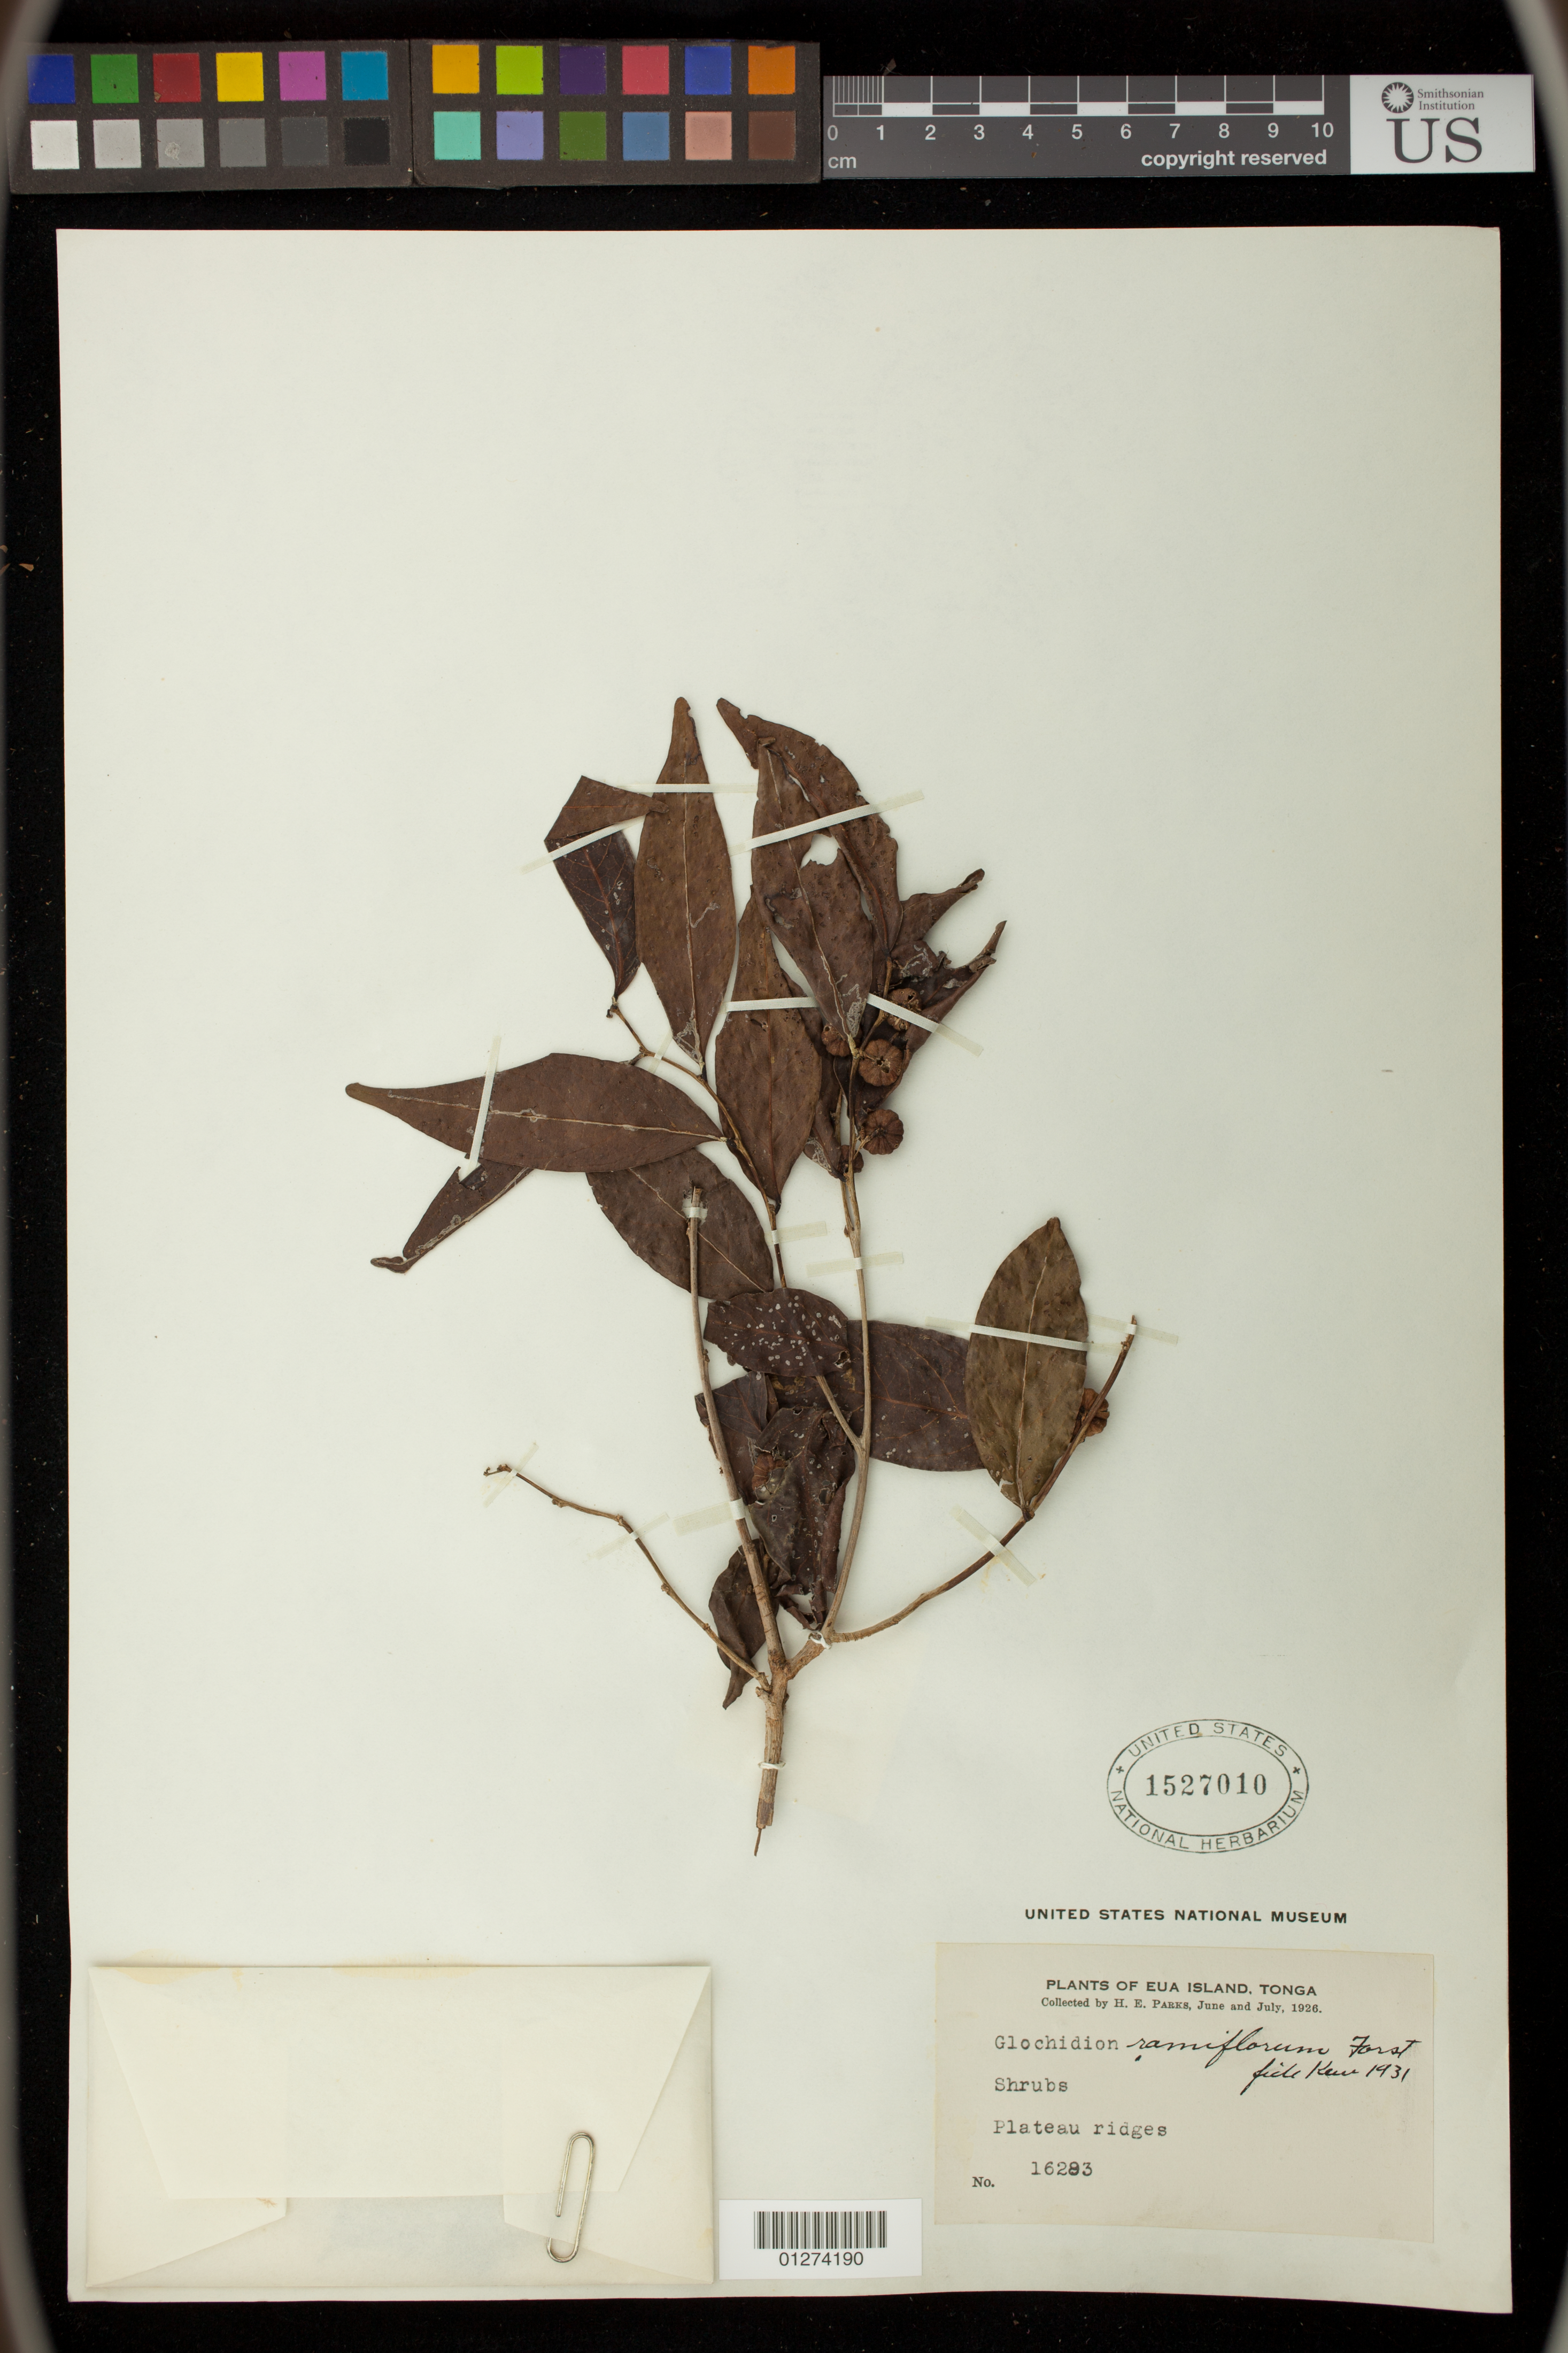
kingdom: Plantae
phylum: Tracheophyta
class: Magnoliopsida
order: Malpighiales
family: Phyllanthaceae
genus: Glochidion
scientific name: Glochidion ramiflorum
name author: J.R. Forst. & G. Forst.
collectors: H. E. Parks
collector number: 16283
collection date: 1926-06/1926-07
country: Tonga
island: Eua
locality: Plateau ridges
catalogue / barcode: US 1527010